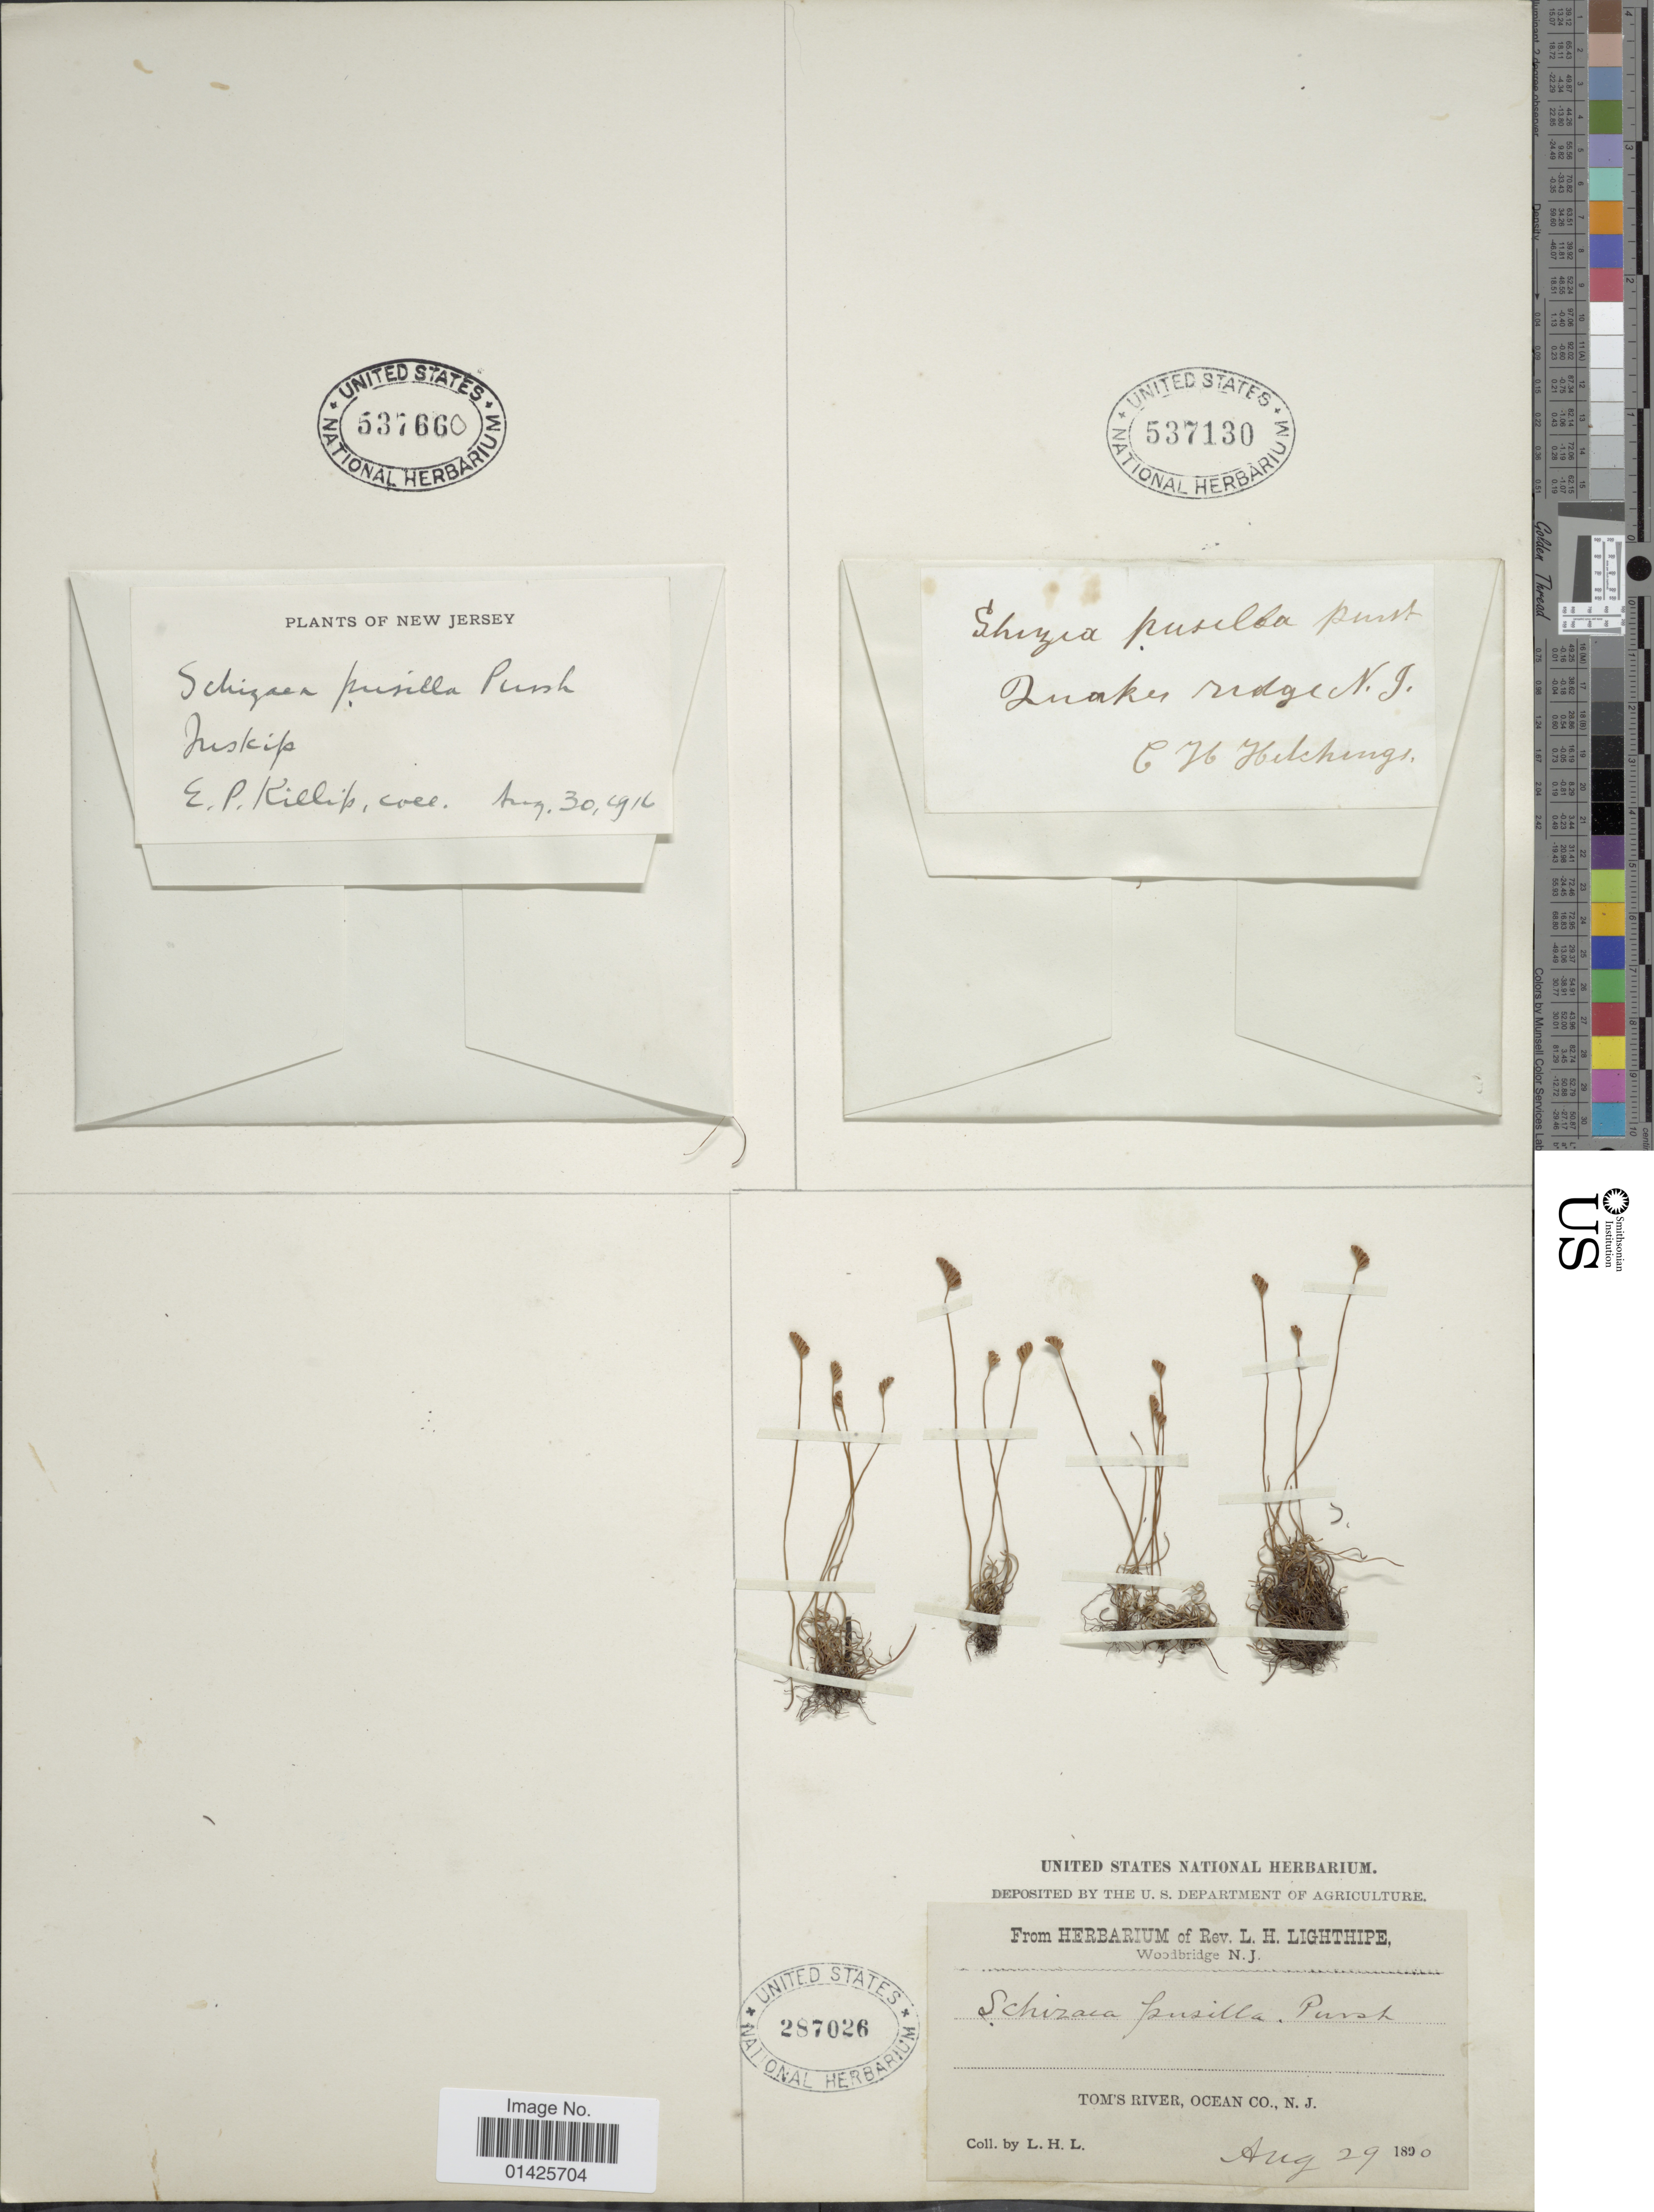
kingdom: Plantae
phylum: Tracheophyta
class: Polypodiopsida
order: Schizaeales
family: Schizaeaceae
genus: Schizaea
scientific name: Schizaea pusilla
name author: Pursh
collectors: C. Hekkings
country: United States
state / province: New Jersey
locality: Quaker ridge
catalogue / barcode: US 537130-2